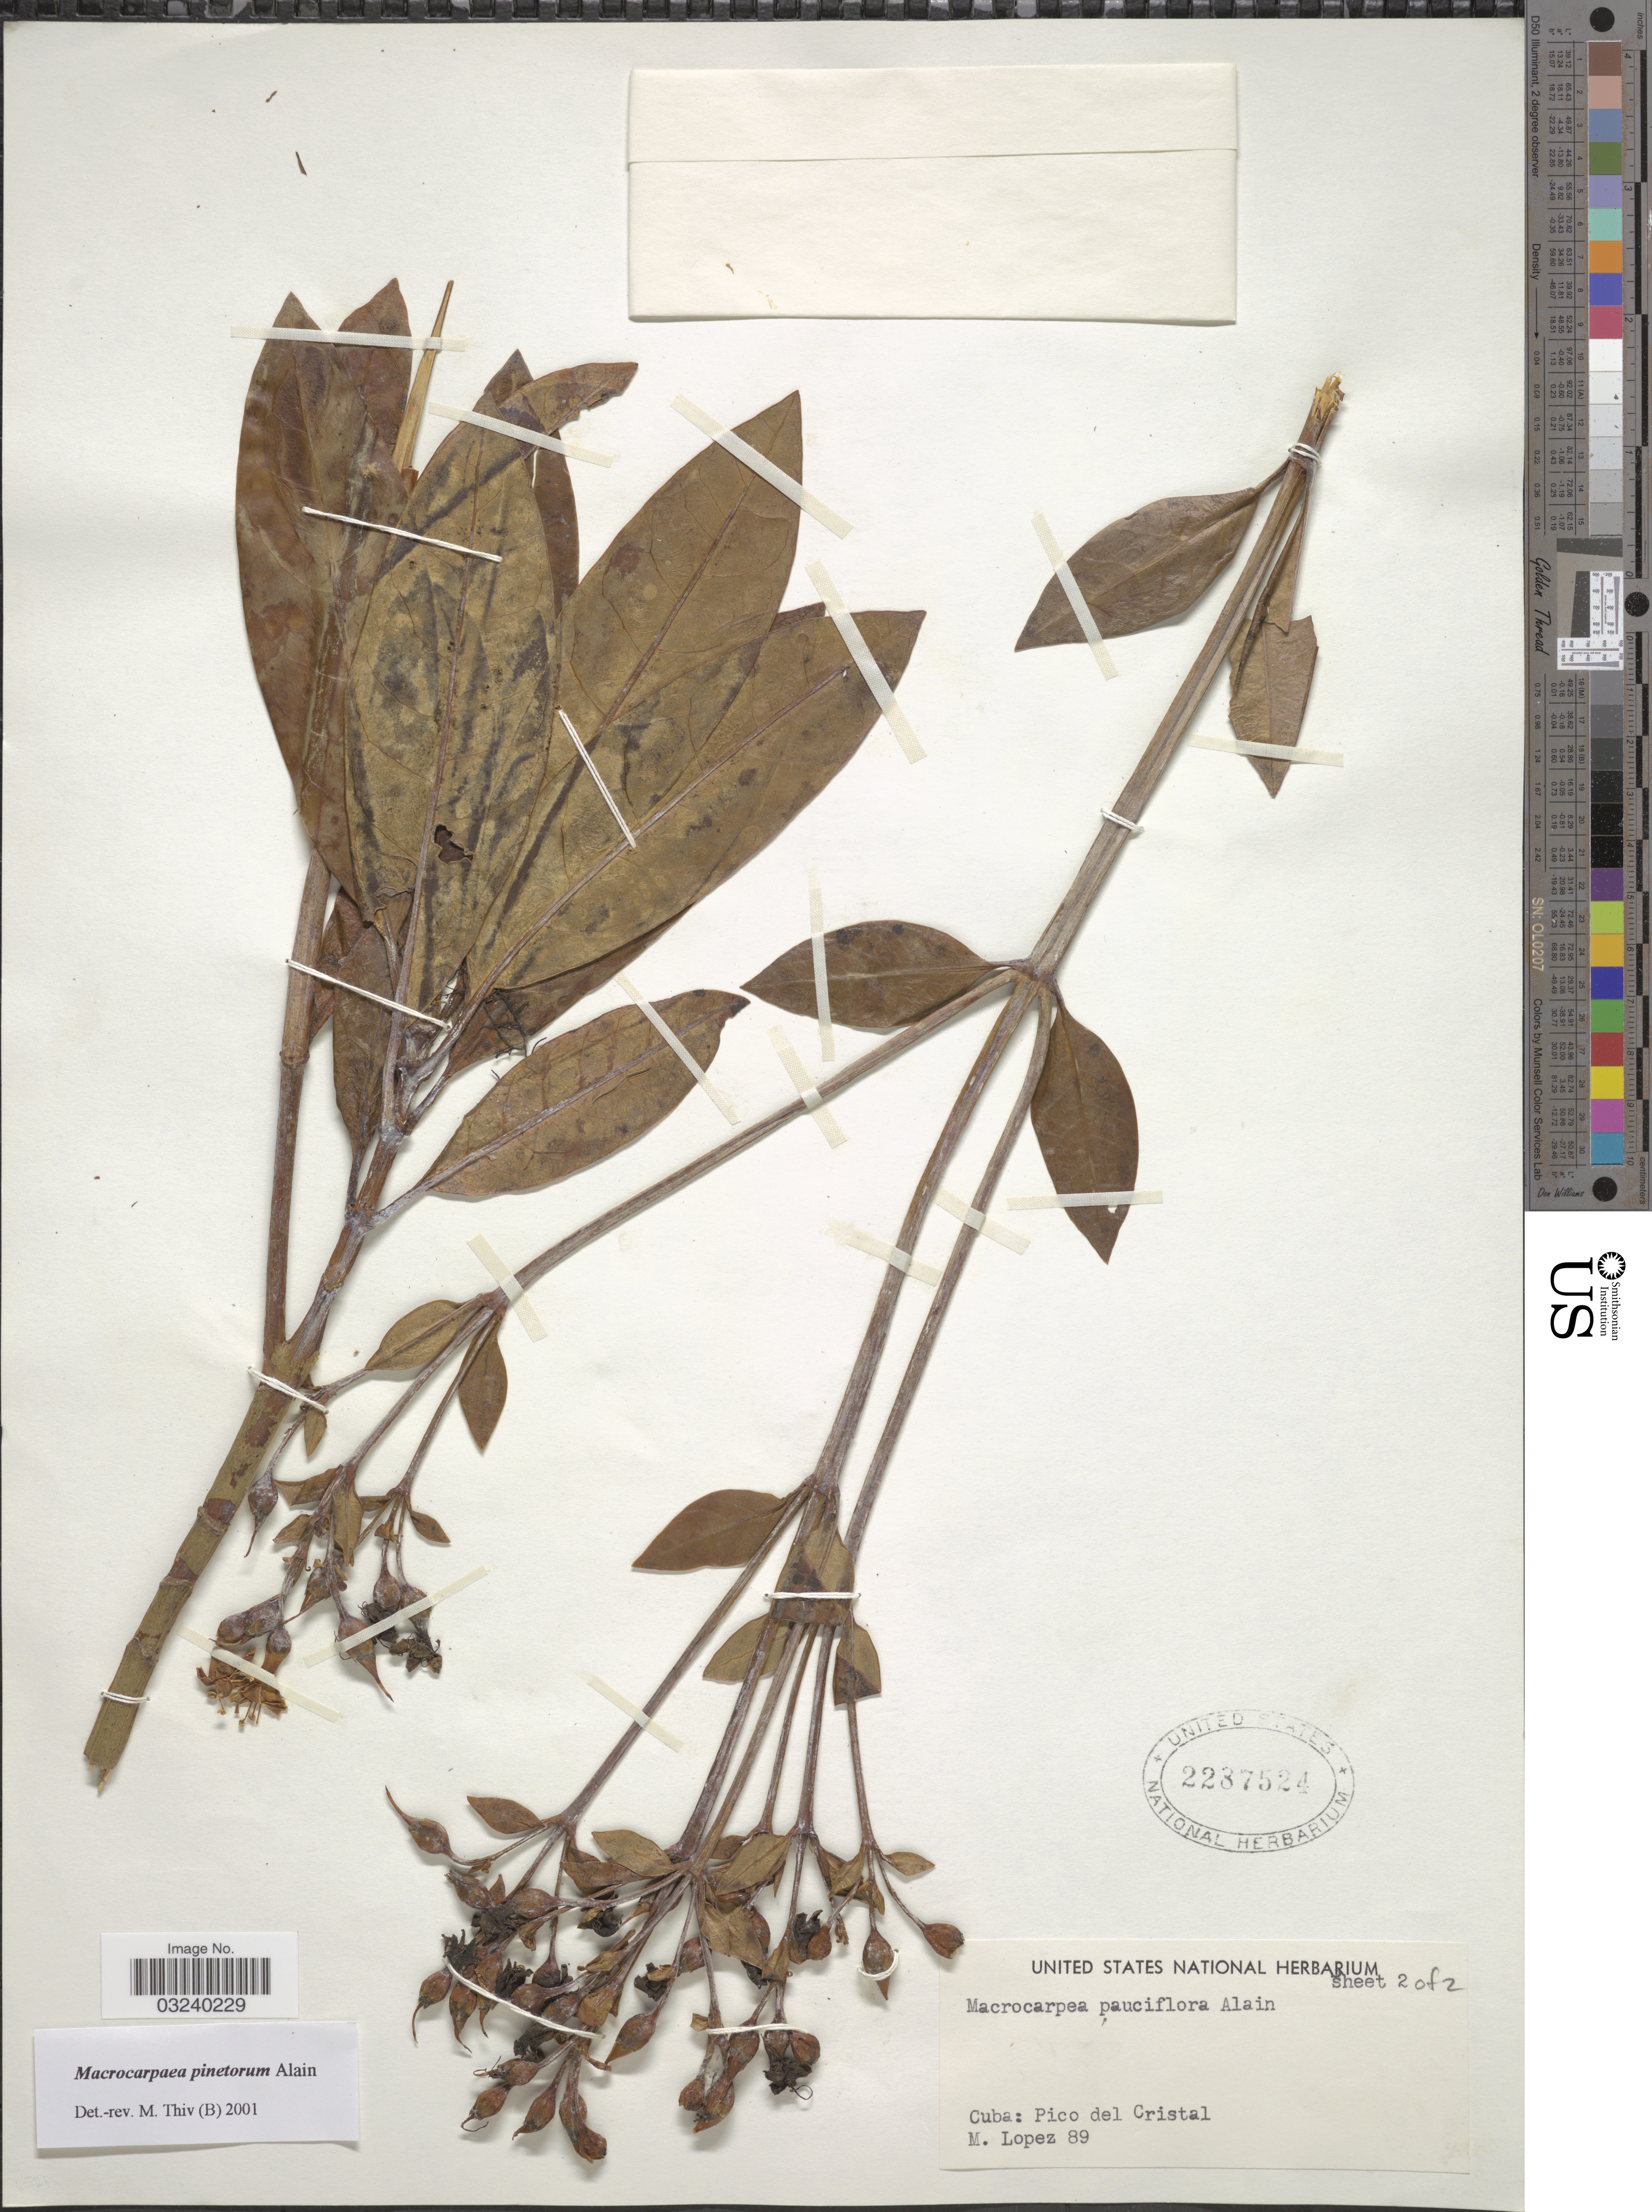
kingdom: Plantae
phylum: Tracheophyta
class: Magnoliopsida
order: Gentianales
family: Gentianaceae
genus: Macrocarpaea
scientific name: Macrocarpaea pinetorum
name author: Alain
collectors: M. Lopez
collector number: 89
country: Cuba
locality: Pico del Cristal.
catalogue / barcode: US 2287524